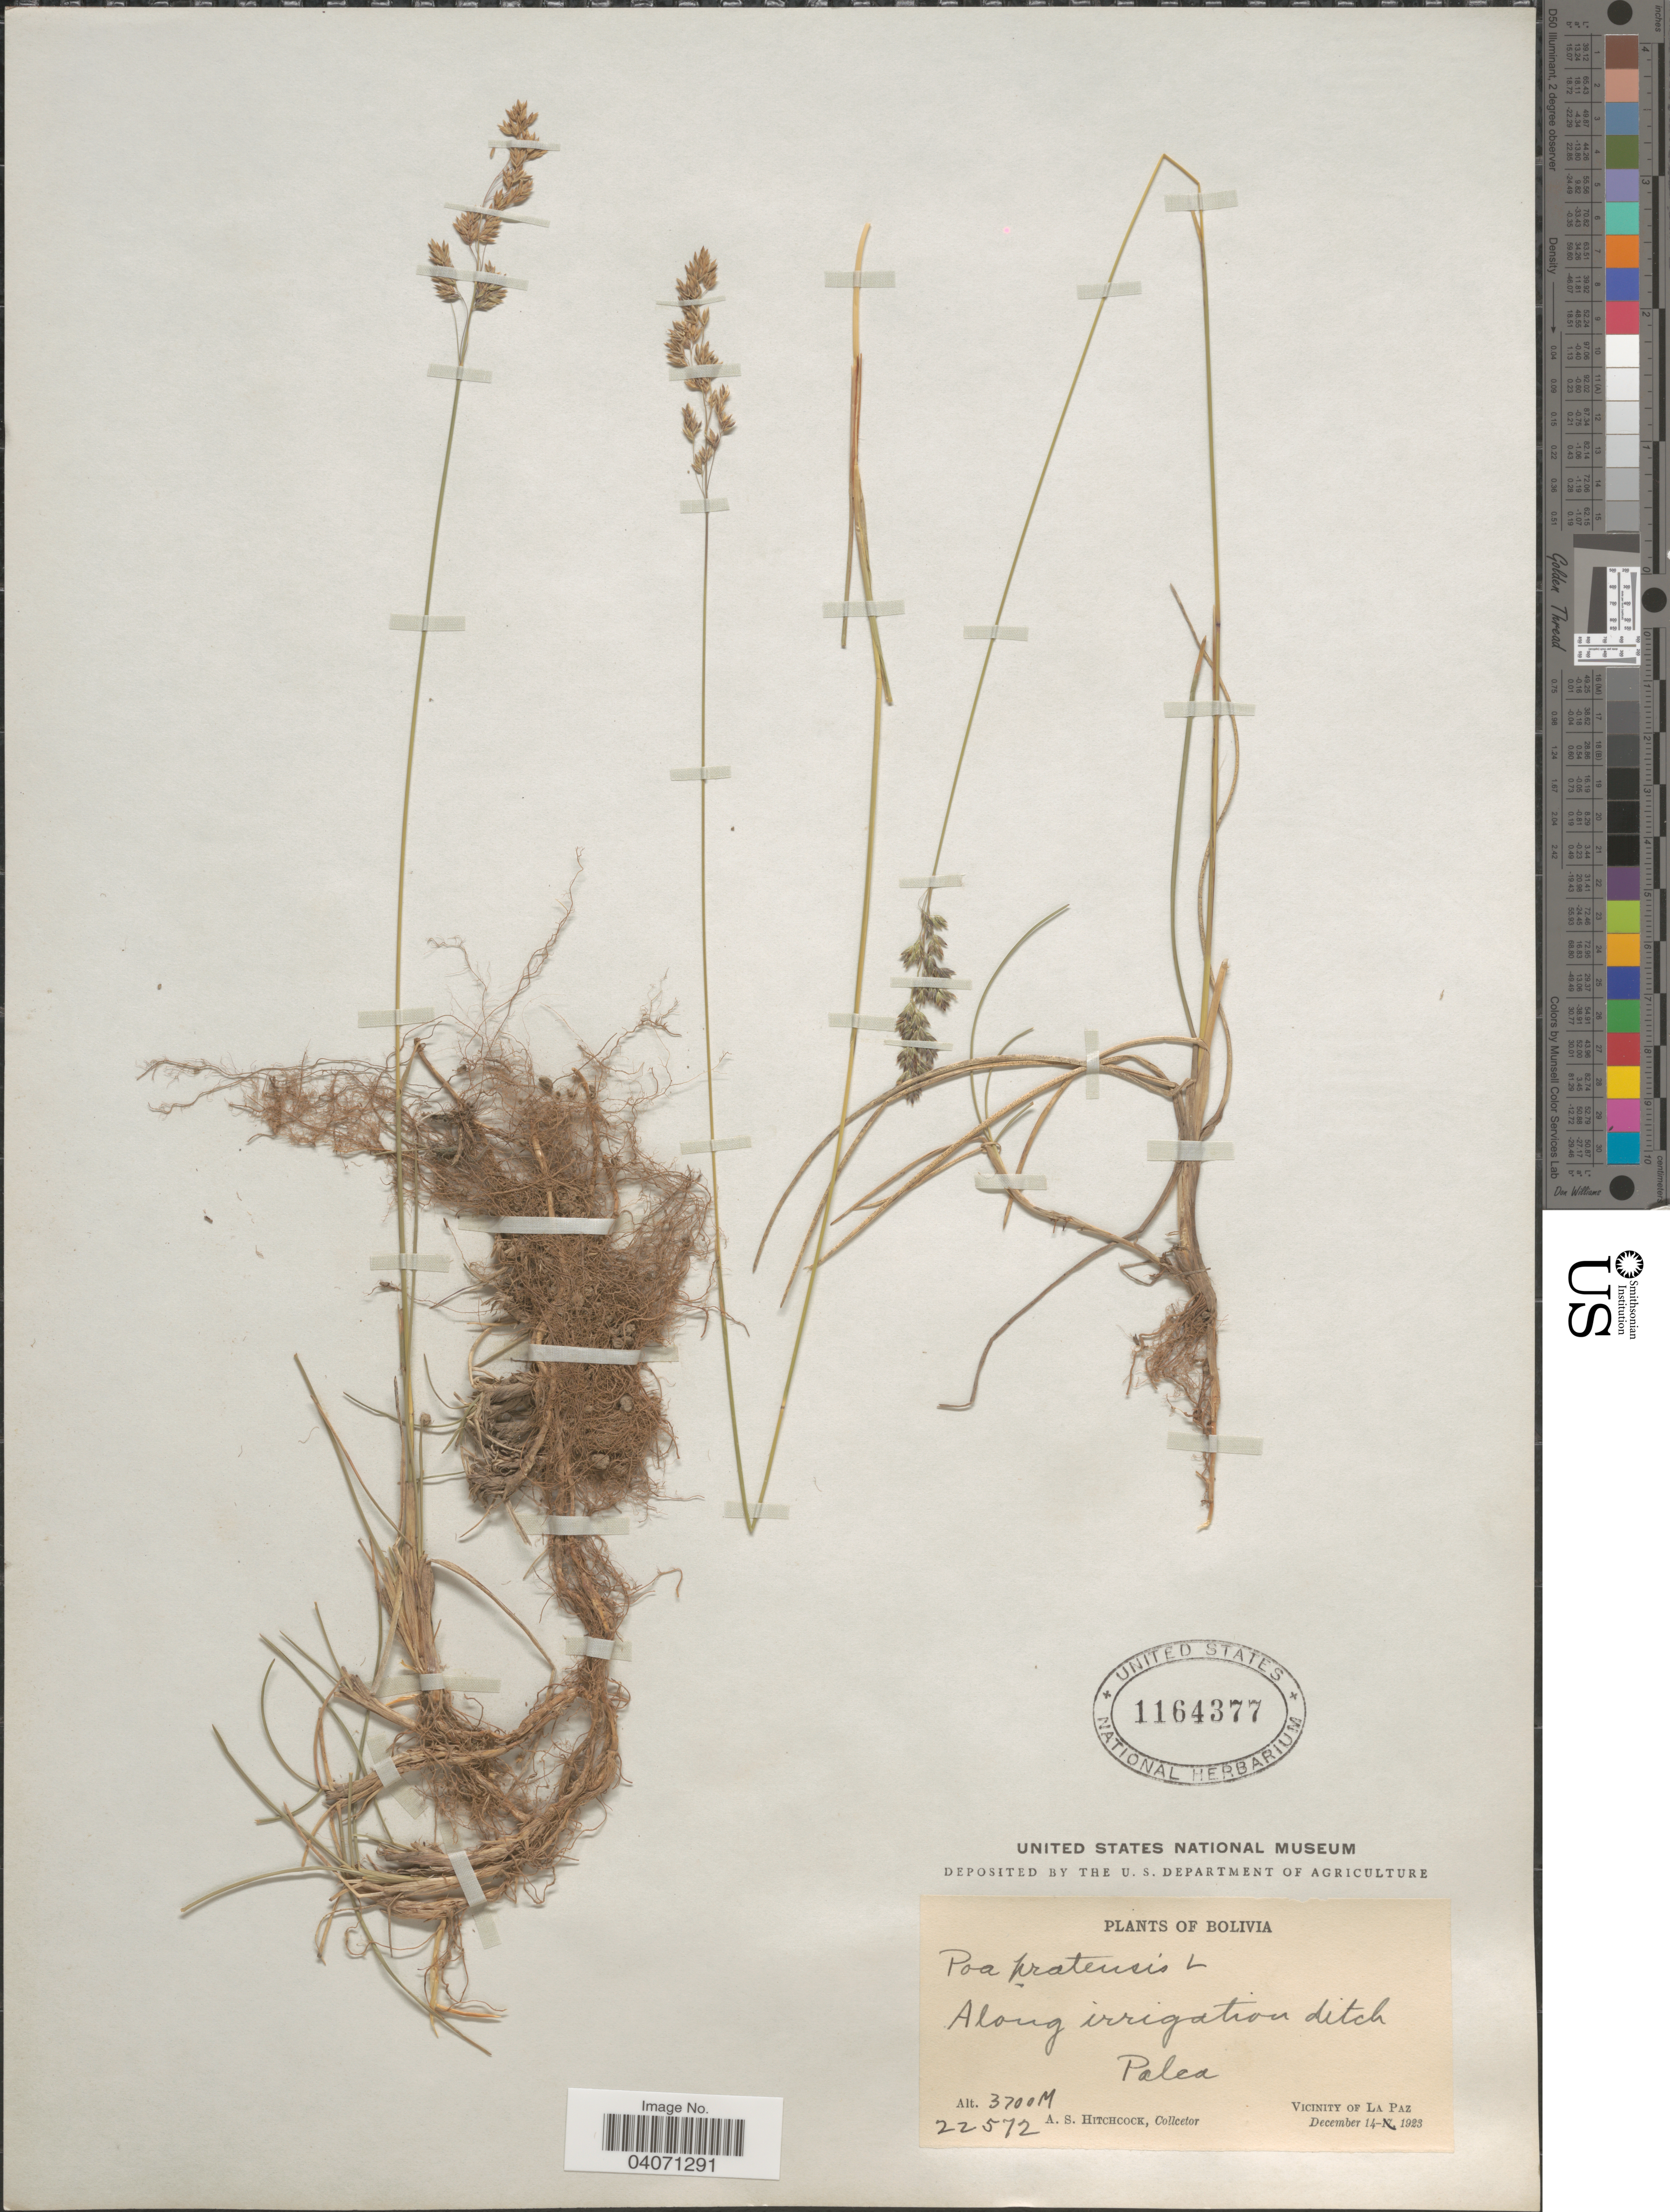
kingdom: Plantae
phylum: Tracheophyta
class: Liliopsida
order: Poales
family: Poaceae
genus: Poa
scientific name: Poa pratensis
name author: L.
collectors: A. S. Hitchcock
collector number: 22572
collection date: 1923-12-14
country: Bolivia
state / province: La Paz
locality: Along irrigation ditch Palca. Vicinity of La Paz.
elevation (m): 3700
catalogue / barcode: US 1164377